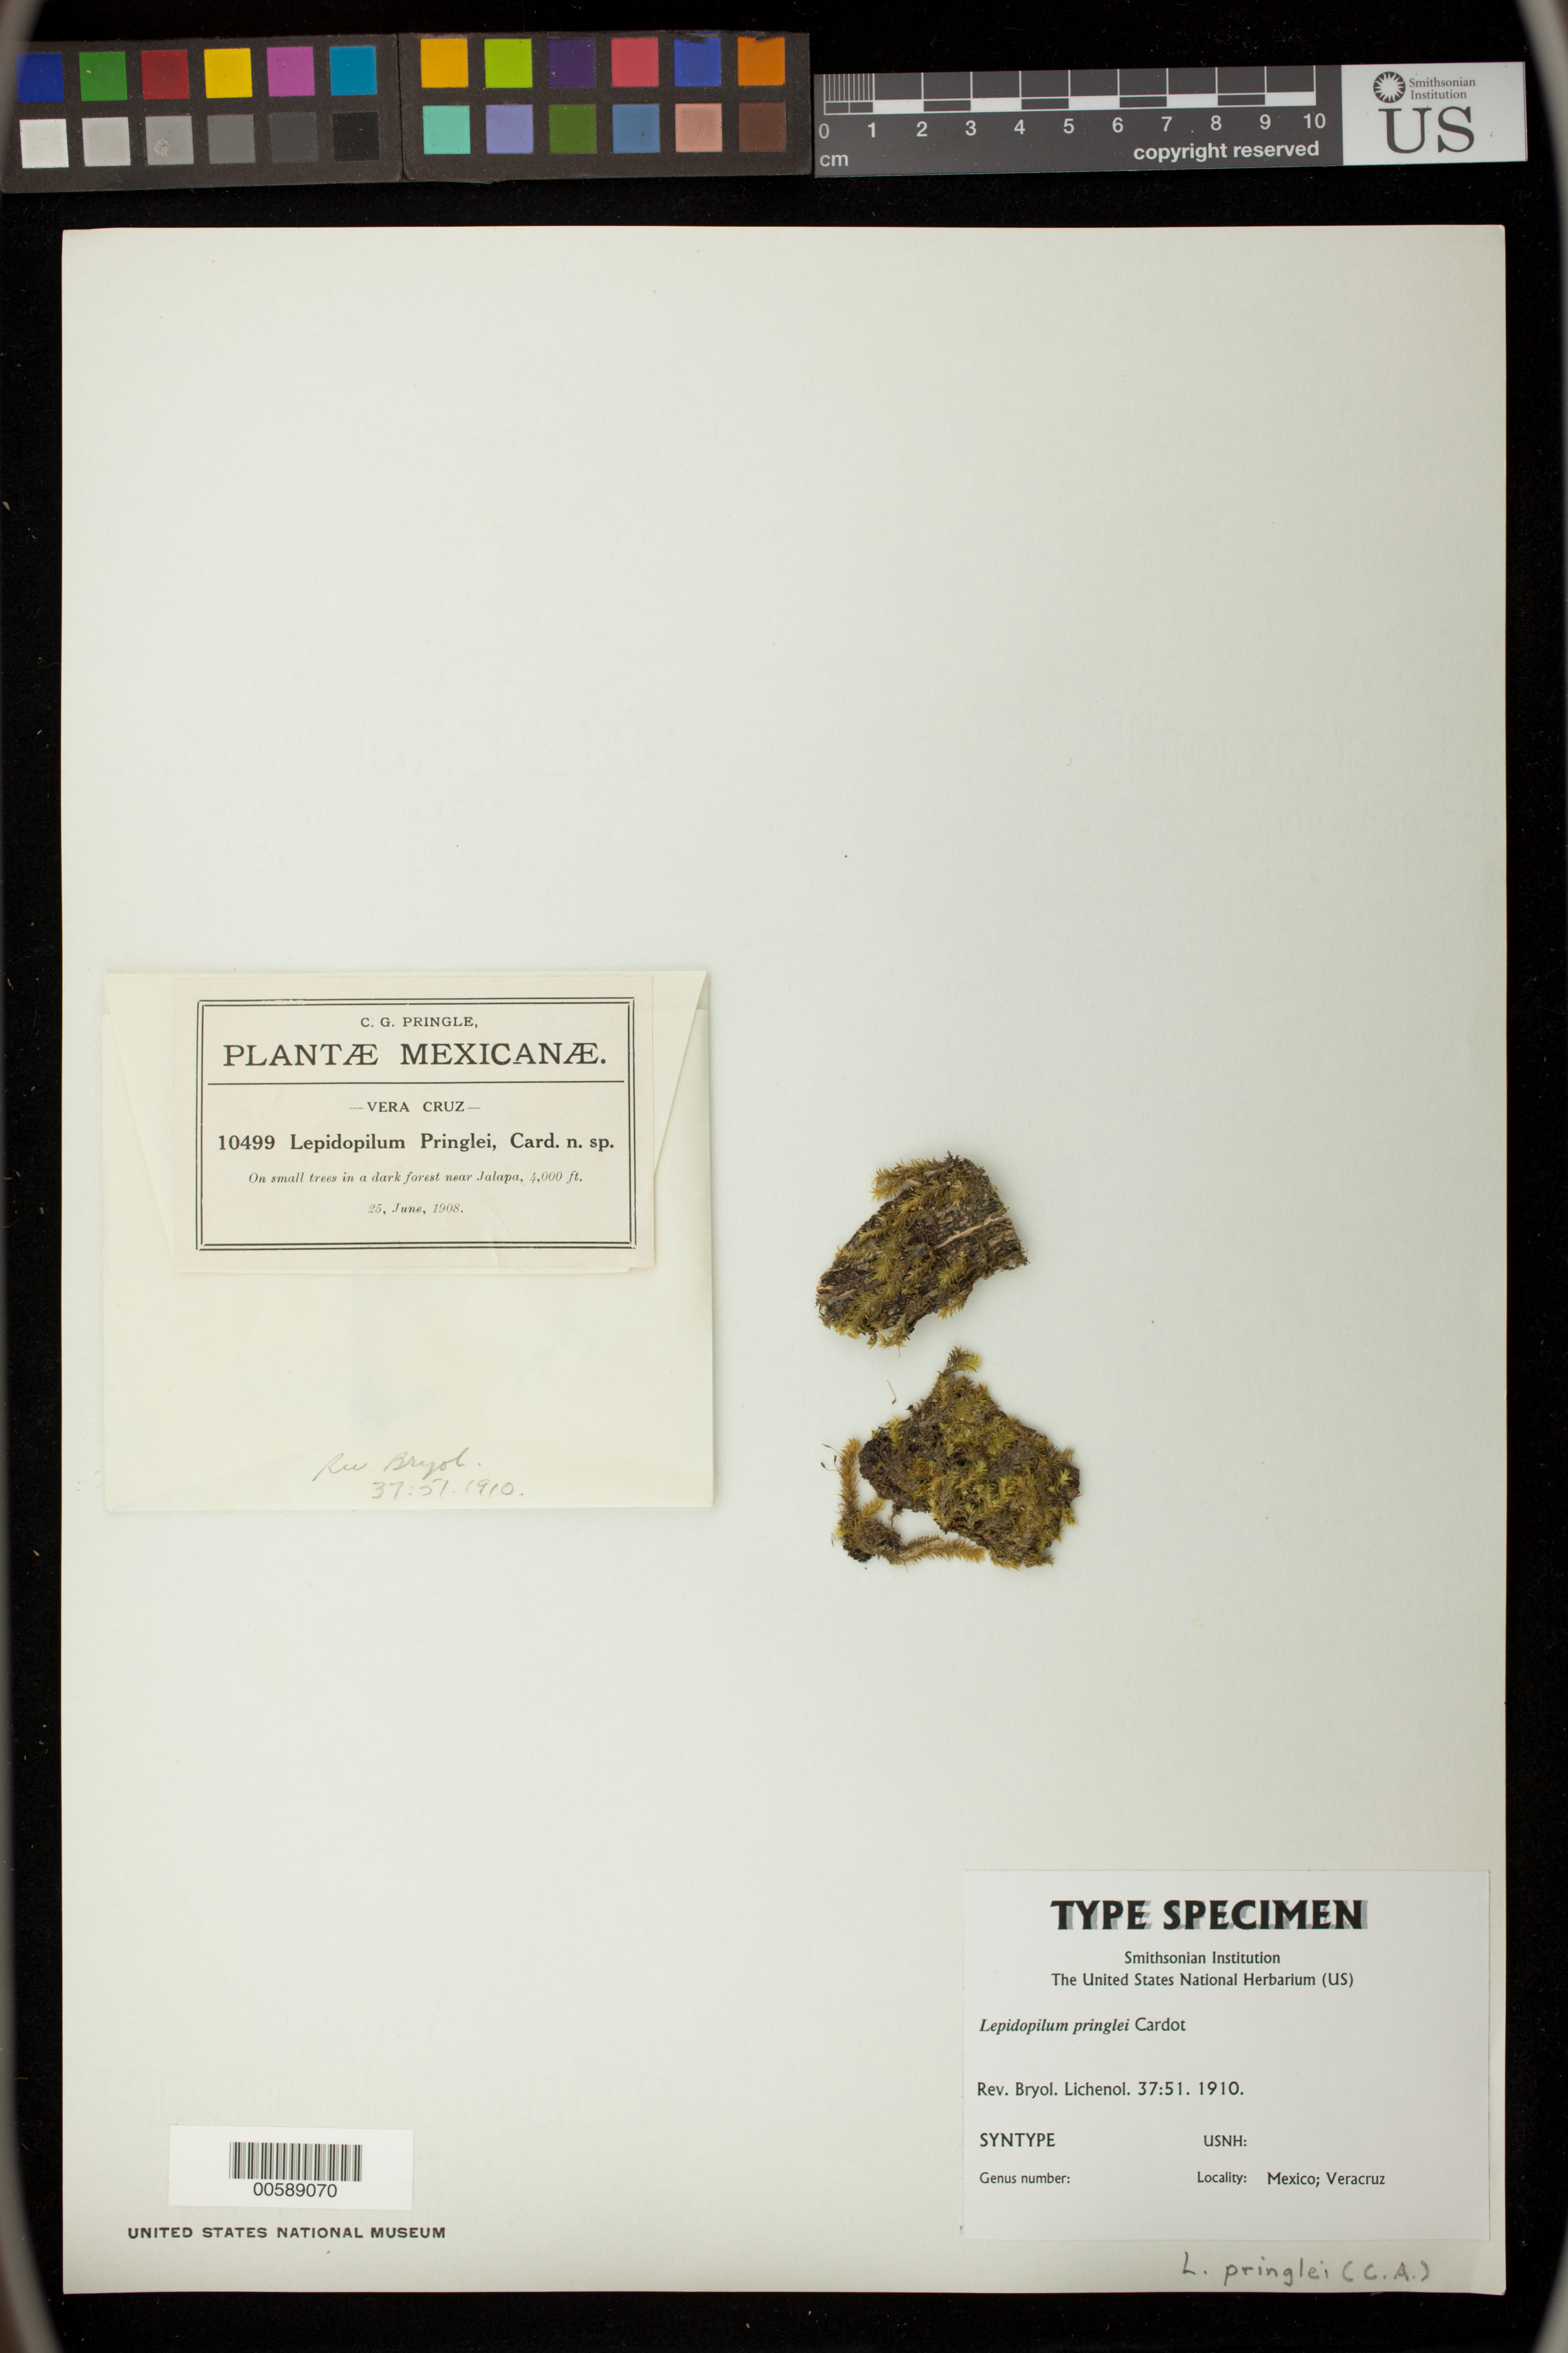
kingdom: Plantae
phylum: Bryophyta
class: Bryopsida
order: Hookeriales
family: Pilotrichaceae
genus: Lepidopilum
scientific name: Lepidopilum pringlei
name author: Cardot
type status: Syntype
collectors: C. G. Pringle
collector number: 10499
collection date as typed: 25 Jun 1908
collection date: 1908-06-25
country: Mexico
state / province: Veracruz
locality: Near Jalapa.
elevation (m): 1219